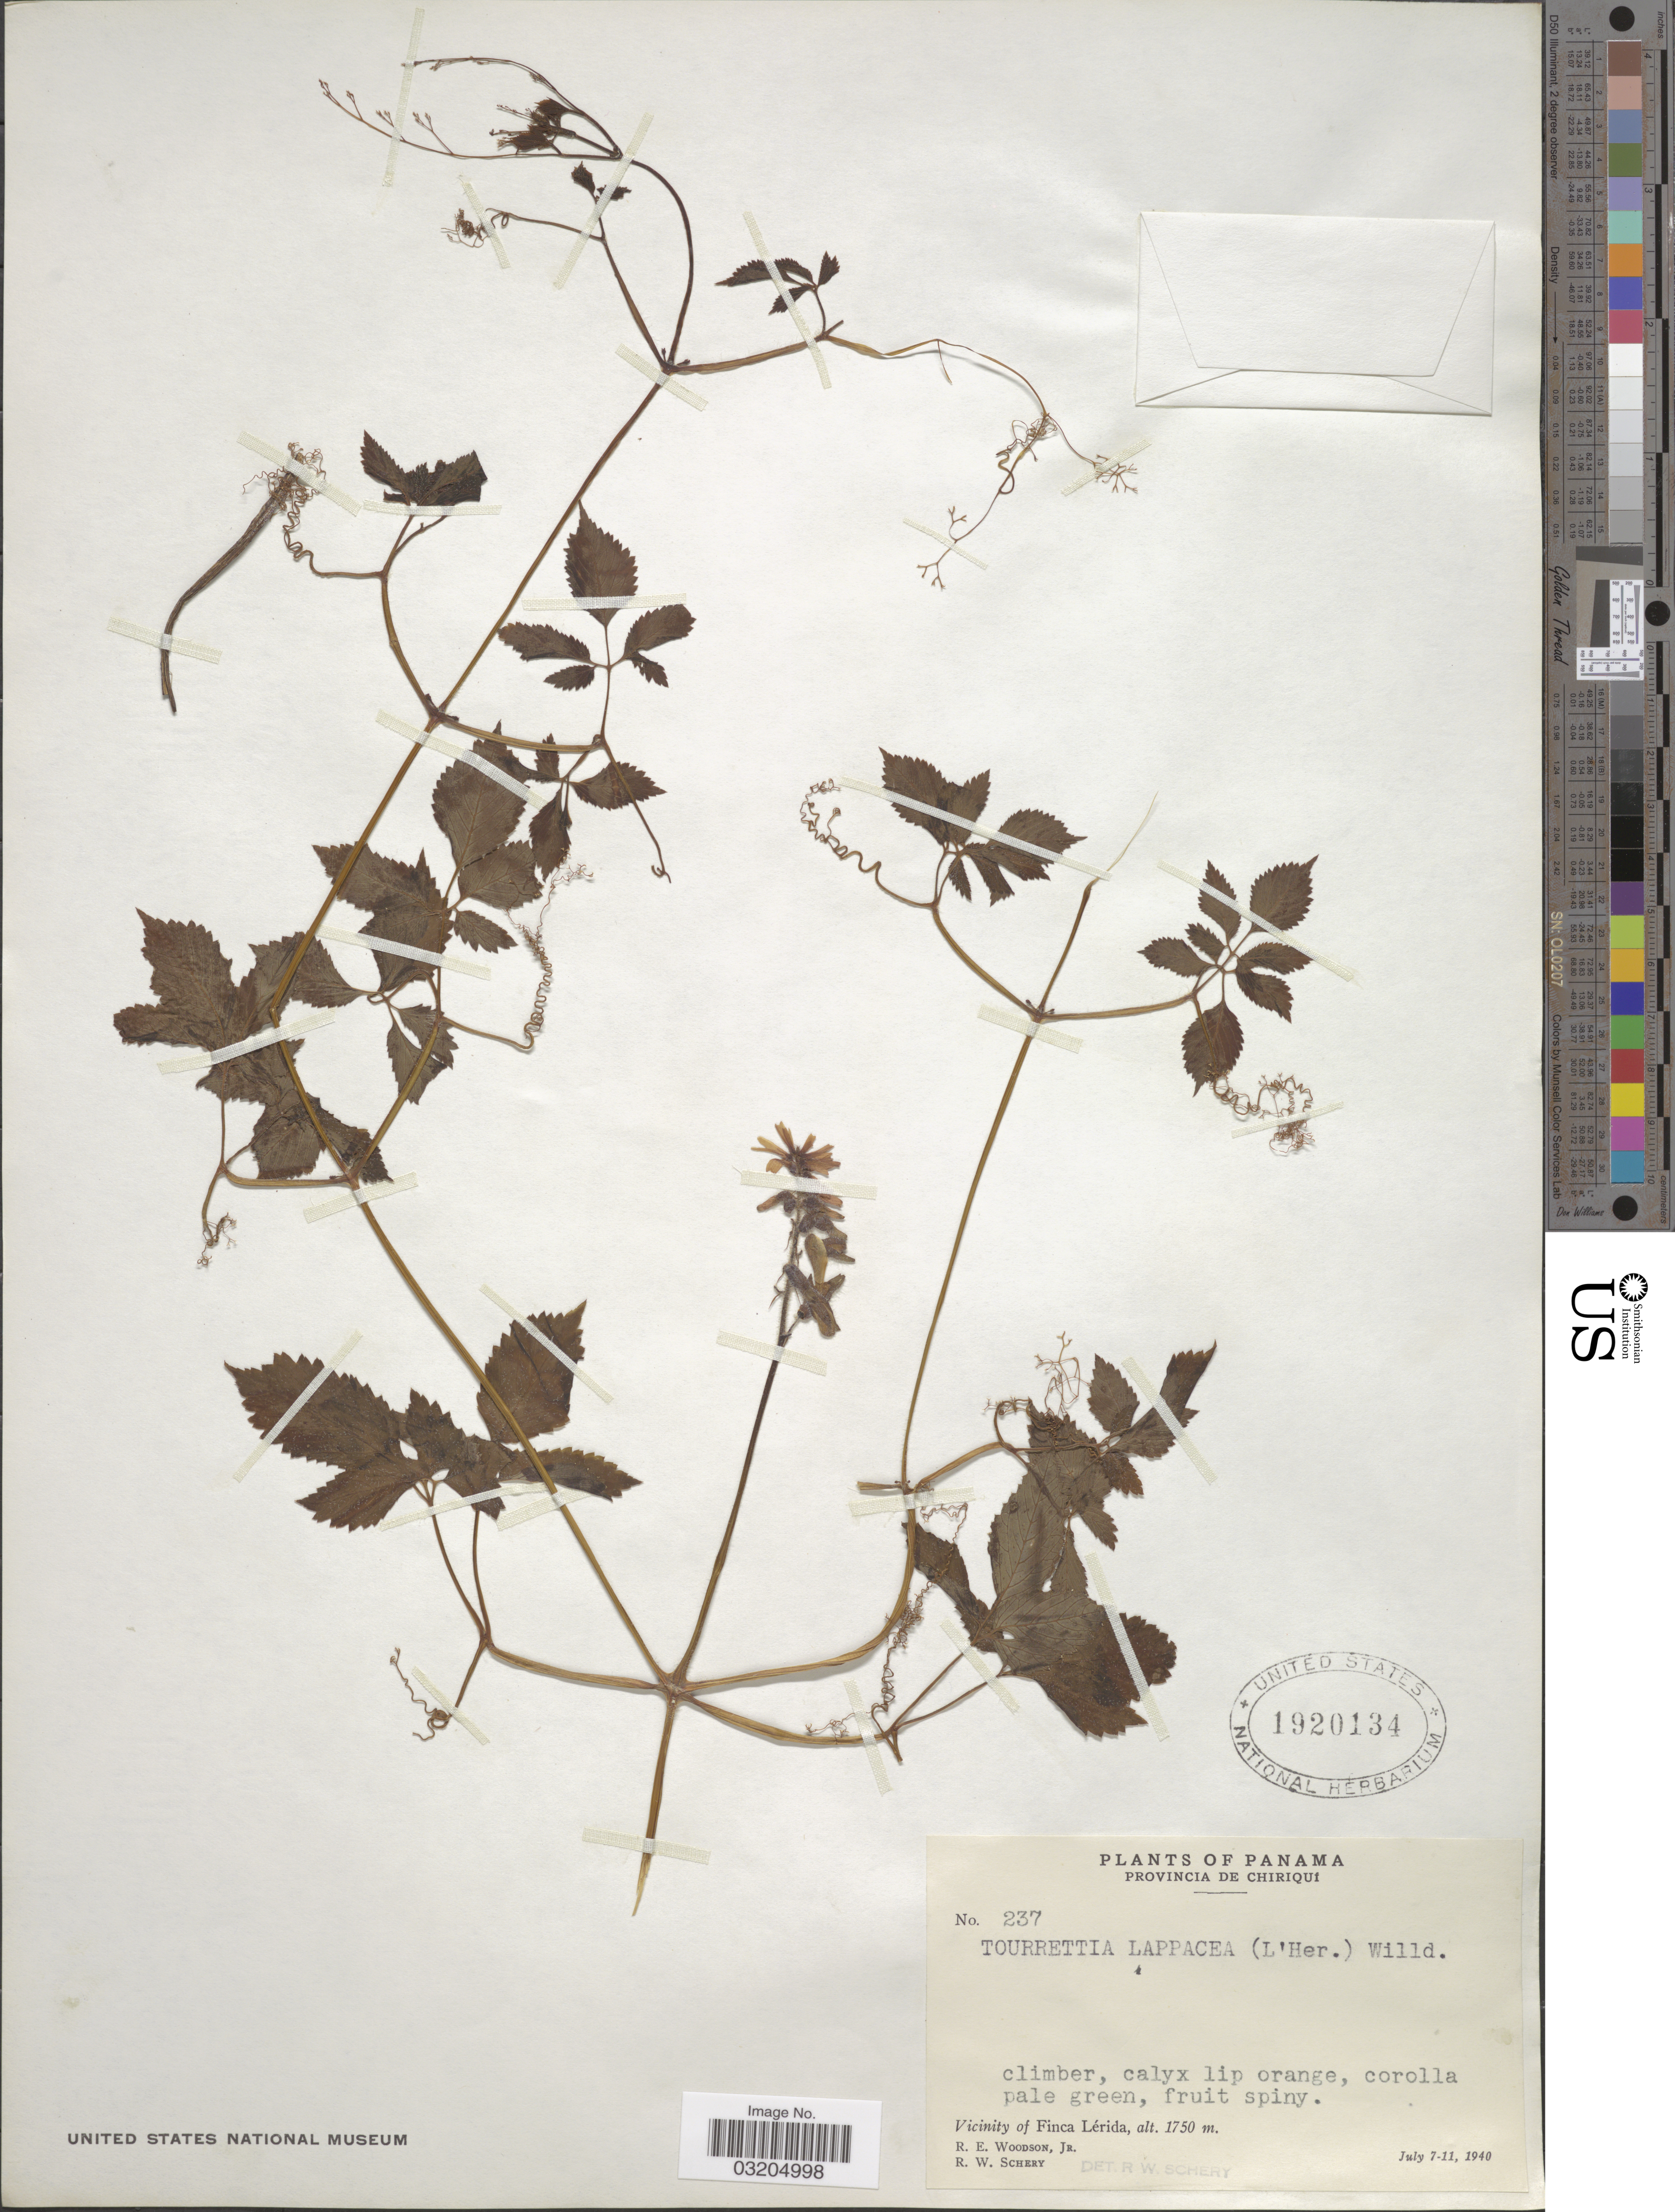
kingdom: Plantae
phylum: Tracheophyta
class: Magnoliopsida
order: Lamiales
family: Bignoniaceae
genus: Tourrettia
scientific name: Tourrettia lappacea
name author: (L'Hér.) Willd.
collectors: R. E. Woodson & R. W. Schery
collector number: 237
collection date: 1940-07-07/1940-07-11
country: Panama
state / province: Chiriqui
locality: Vicinity of Finca Lérida.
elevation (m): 1750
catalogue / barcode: US 1920134